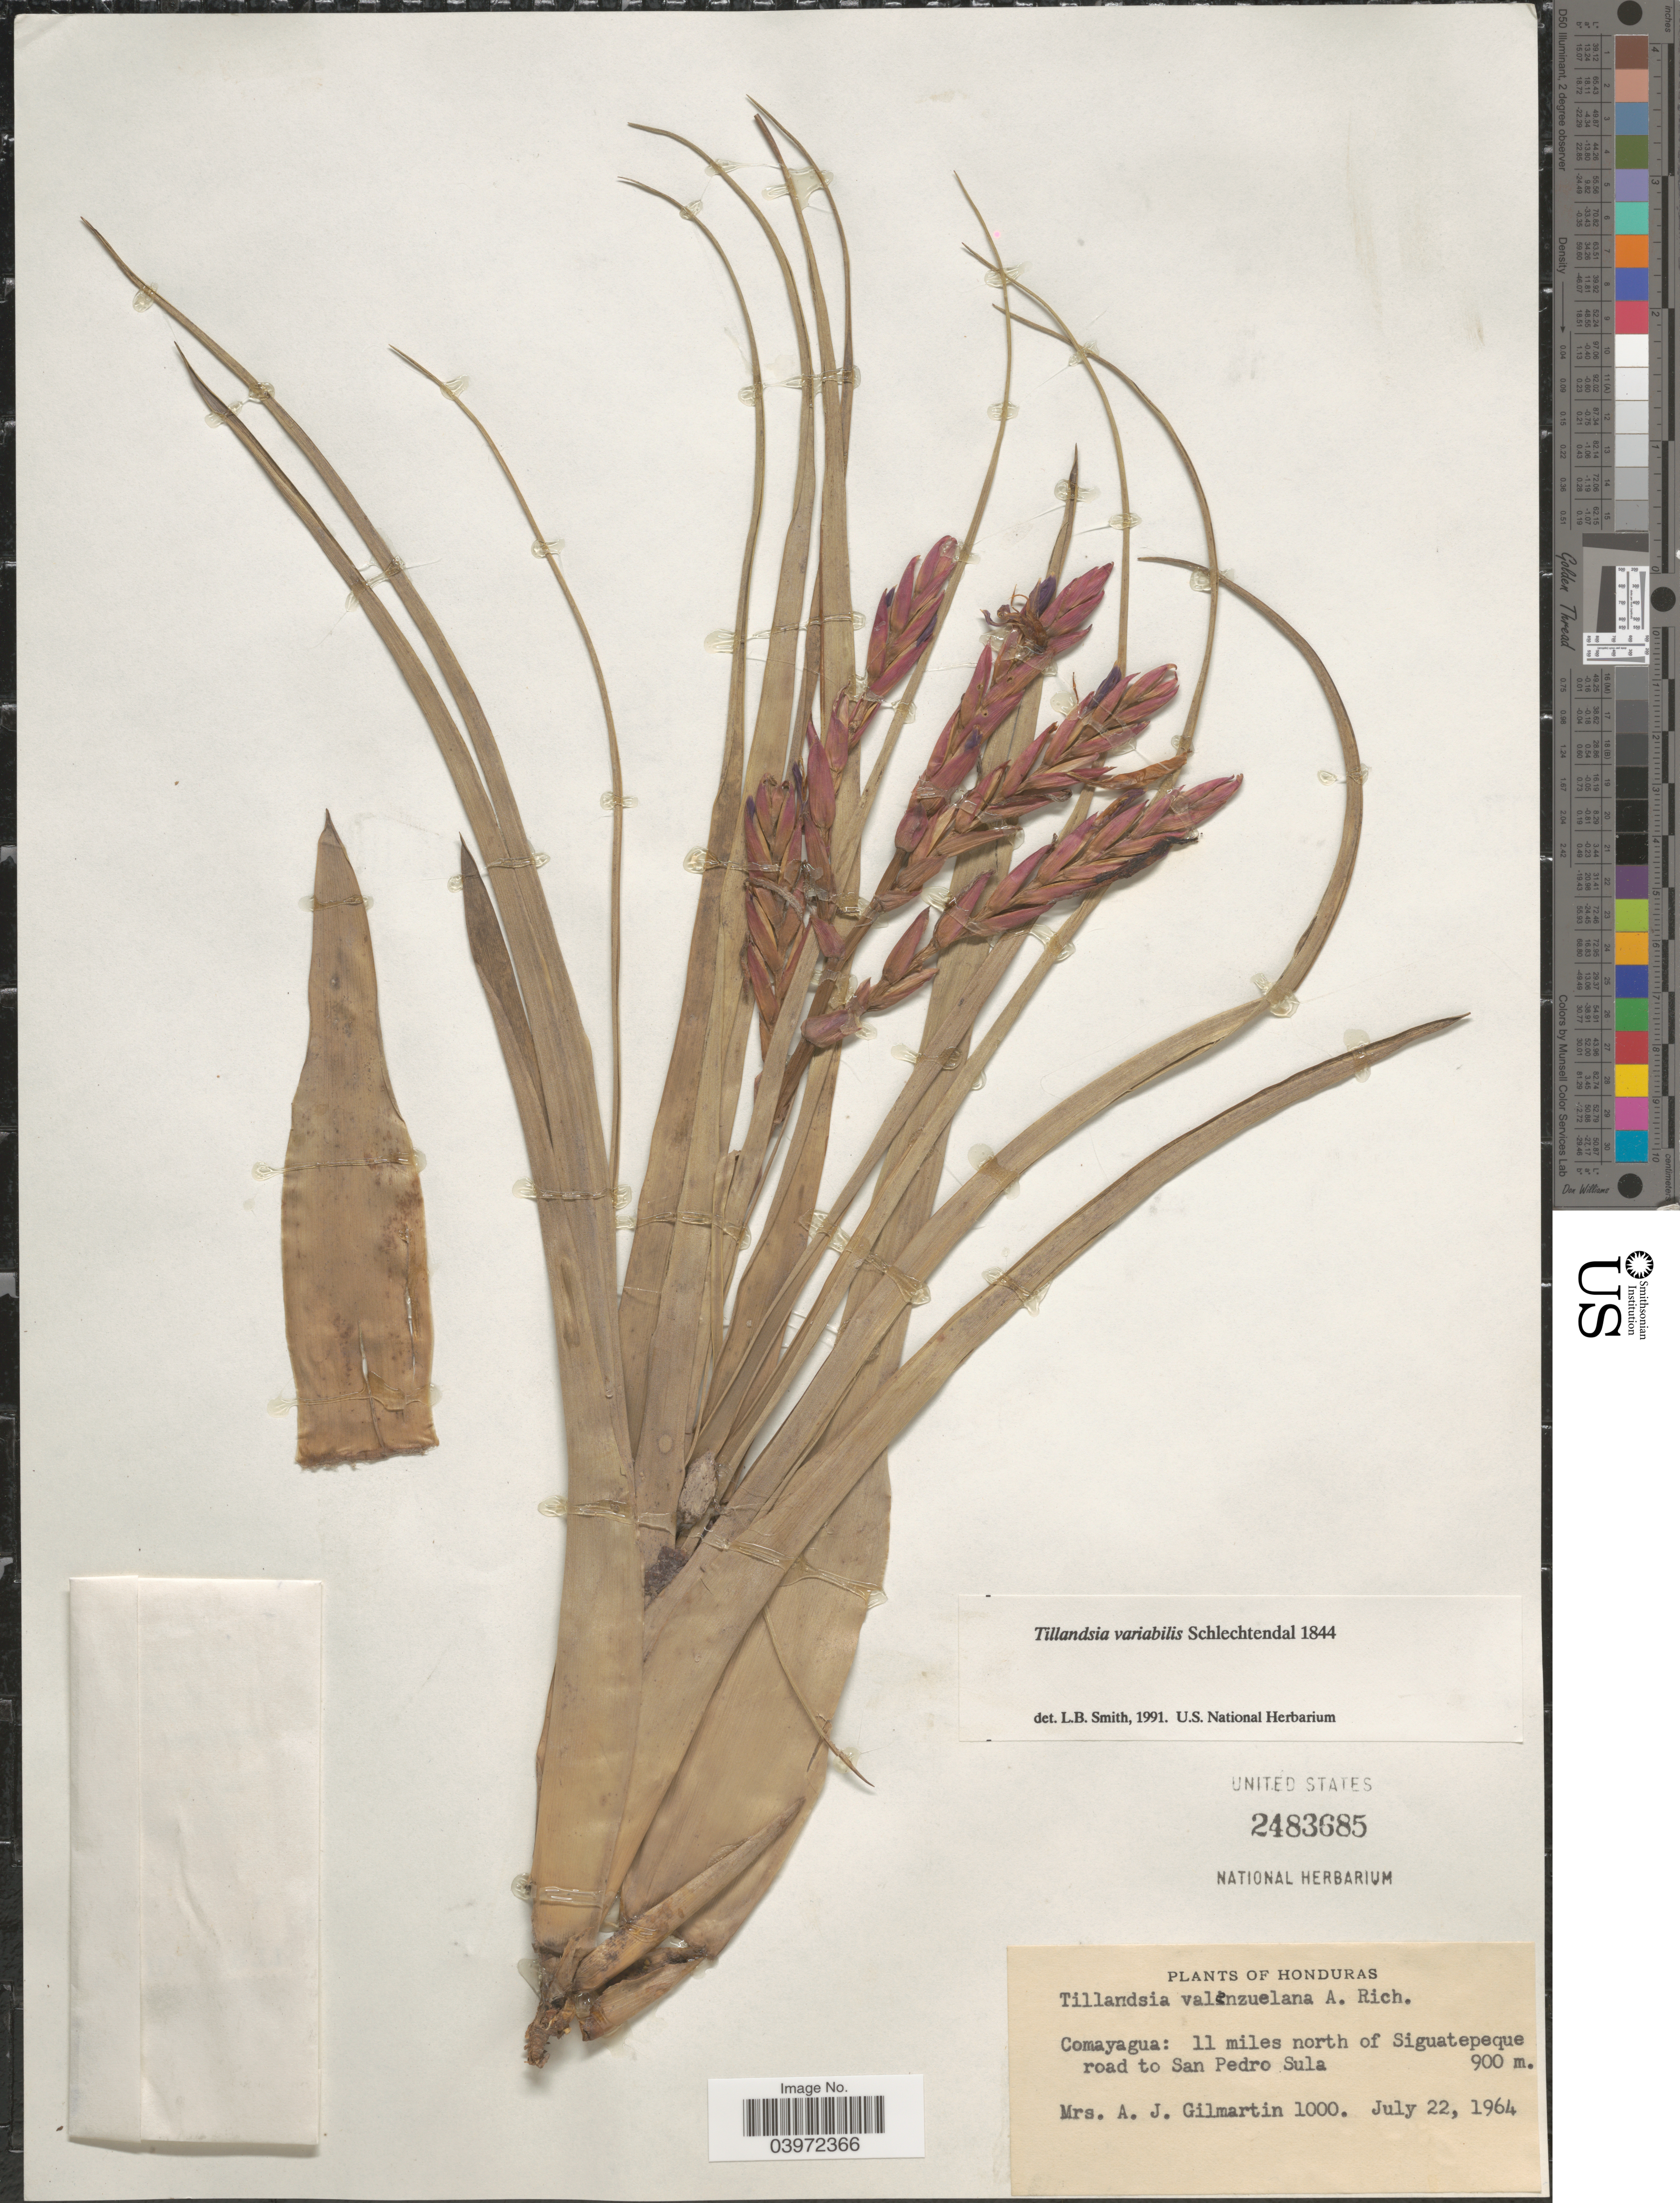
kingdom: Plantae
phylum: Tracheophyta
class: Liliopsida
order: Poales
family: Bromeliaceae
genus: Tillandsia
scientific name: Tillandsia variabilis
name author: Schltdl.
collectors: A. J. Gilmartin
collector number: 1000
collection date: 1964-07-22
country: Honduras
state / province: Comayagua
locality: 11 miles north of Siguatepeque road to San Pedro Sula.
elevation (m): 900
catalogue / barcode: US 2483685